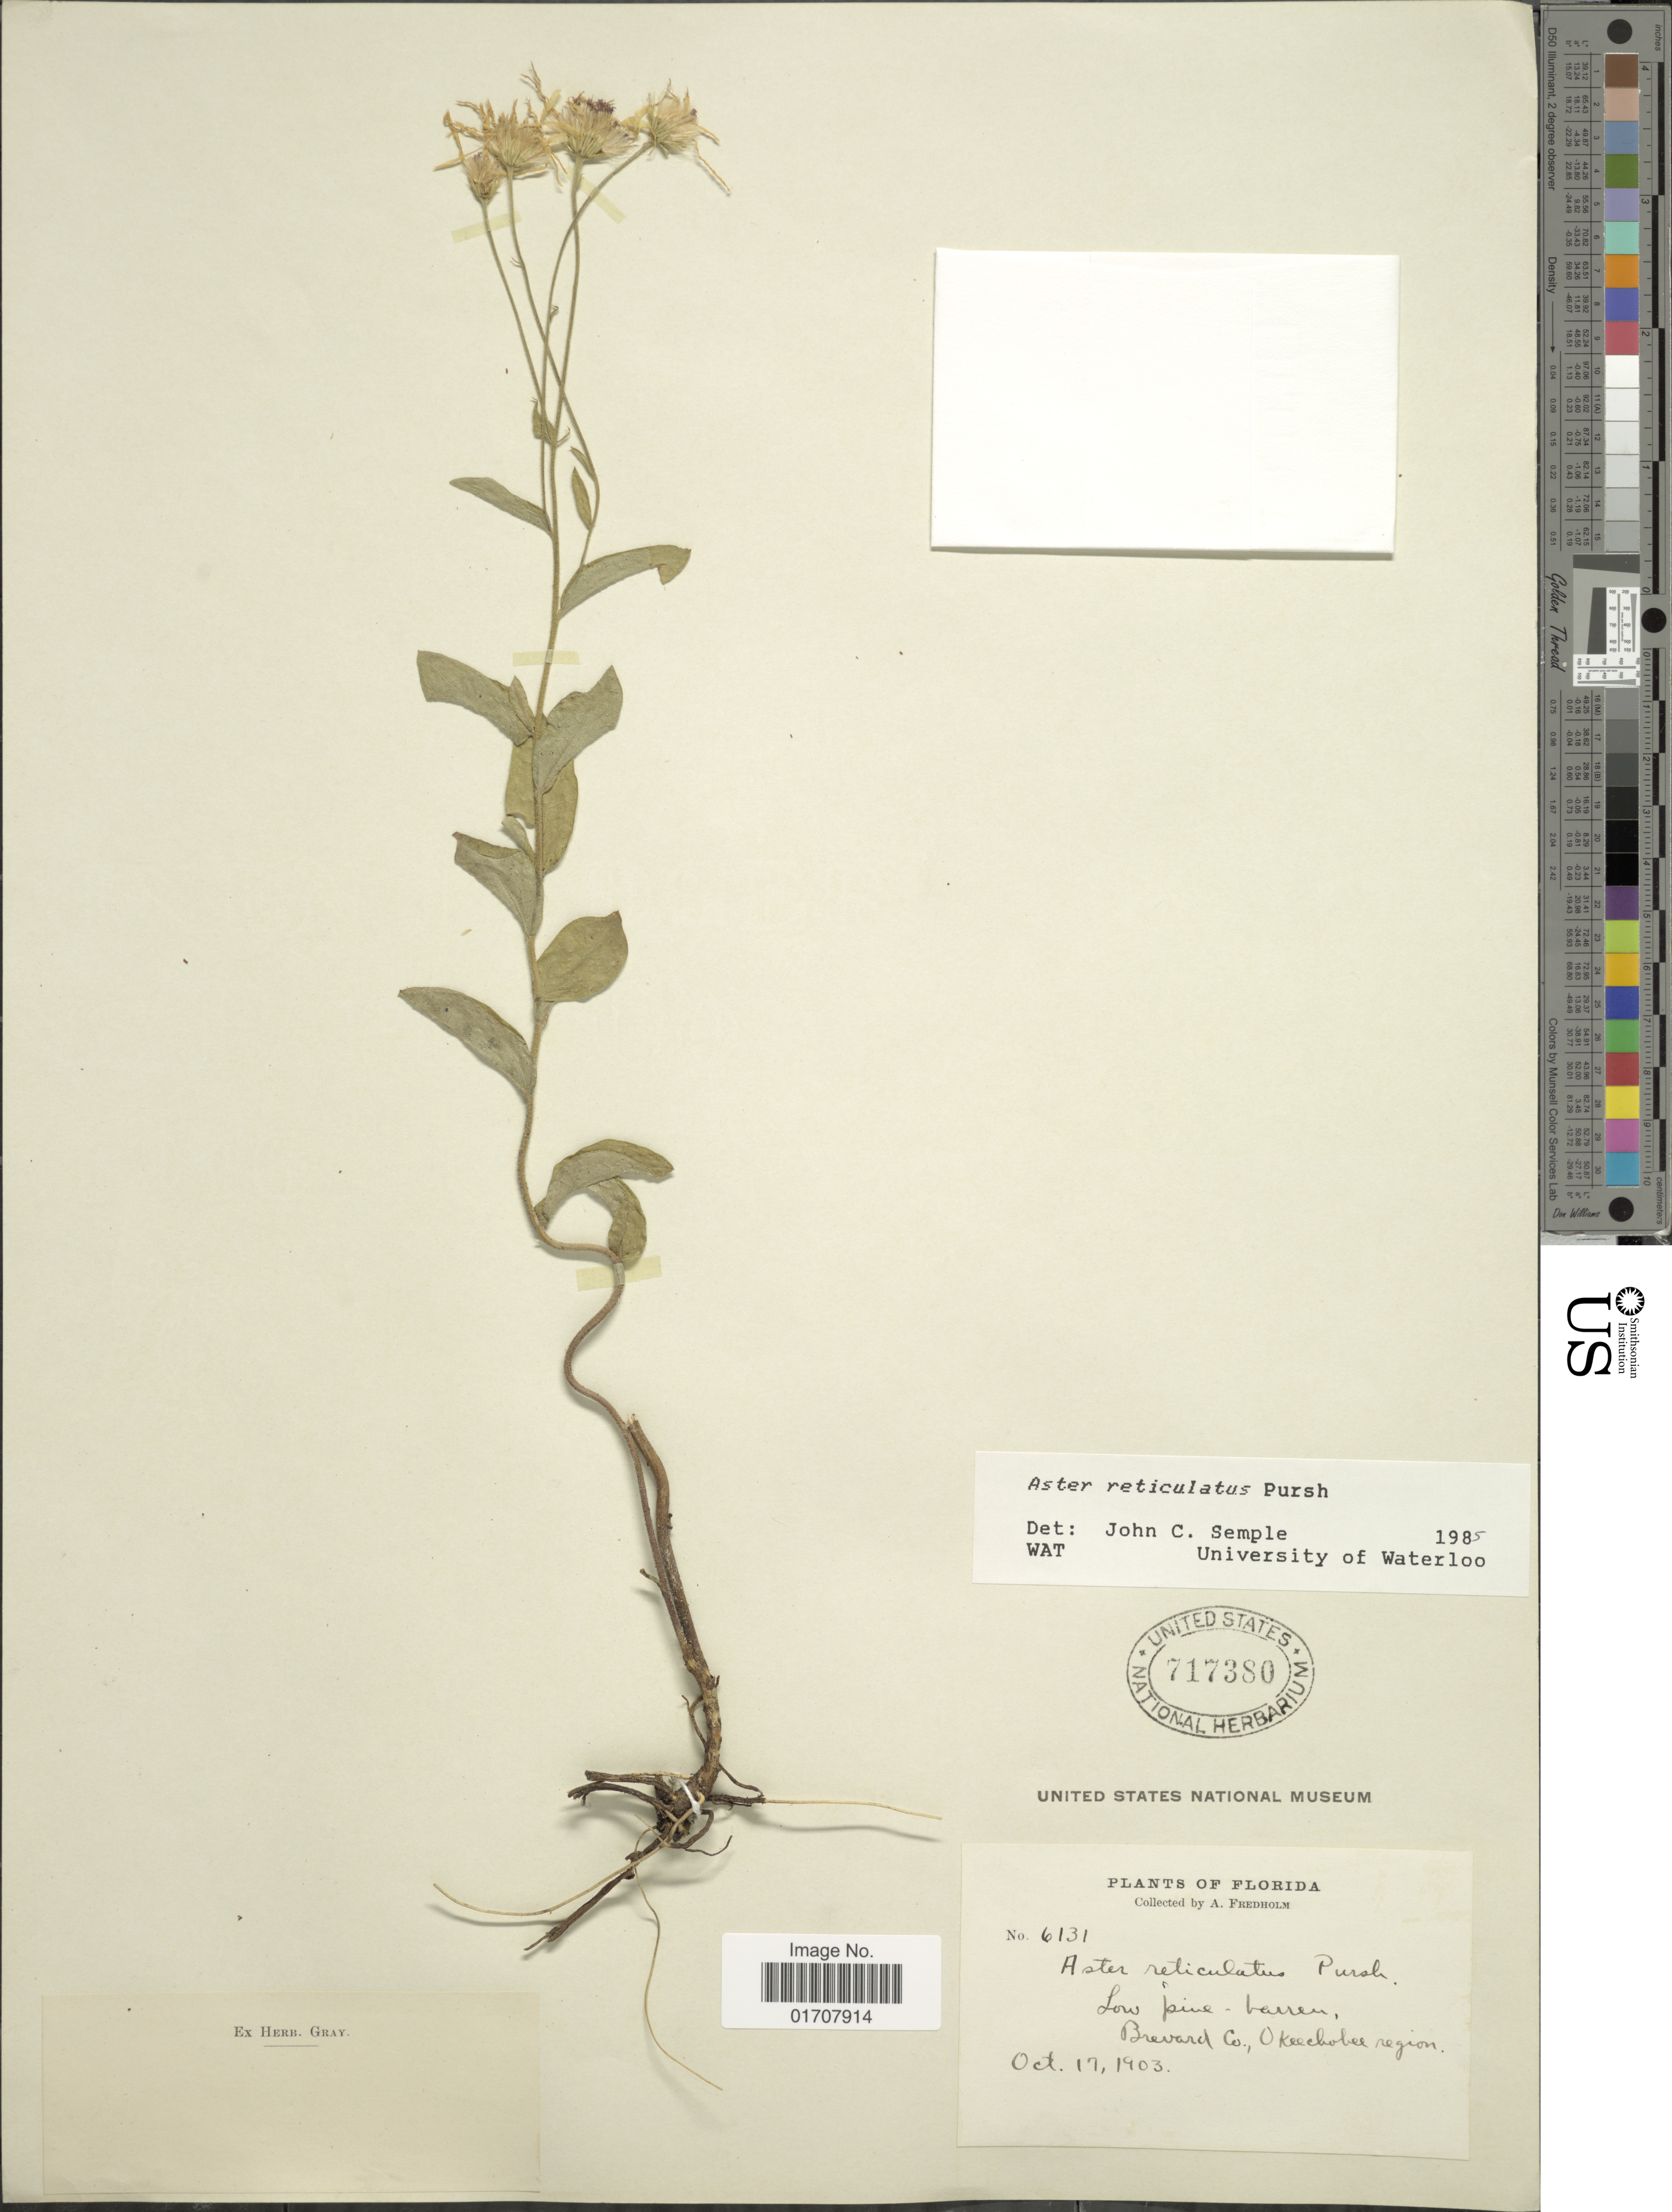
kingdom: Plantae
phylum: Tracheophyta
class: Magnoliopsida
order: Asterales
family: Asteraceae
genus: Oclemena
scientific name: Oclemena reticulata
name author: (Pursh) G.L. Nesom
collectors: A. Fredholm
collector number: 6131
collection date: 1903-10-17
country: United States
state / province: Florida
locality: Low pine barren, Brevard Co., Okeecholee region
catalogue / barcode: US 717380